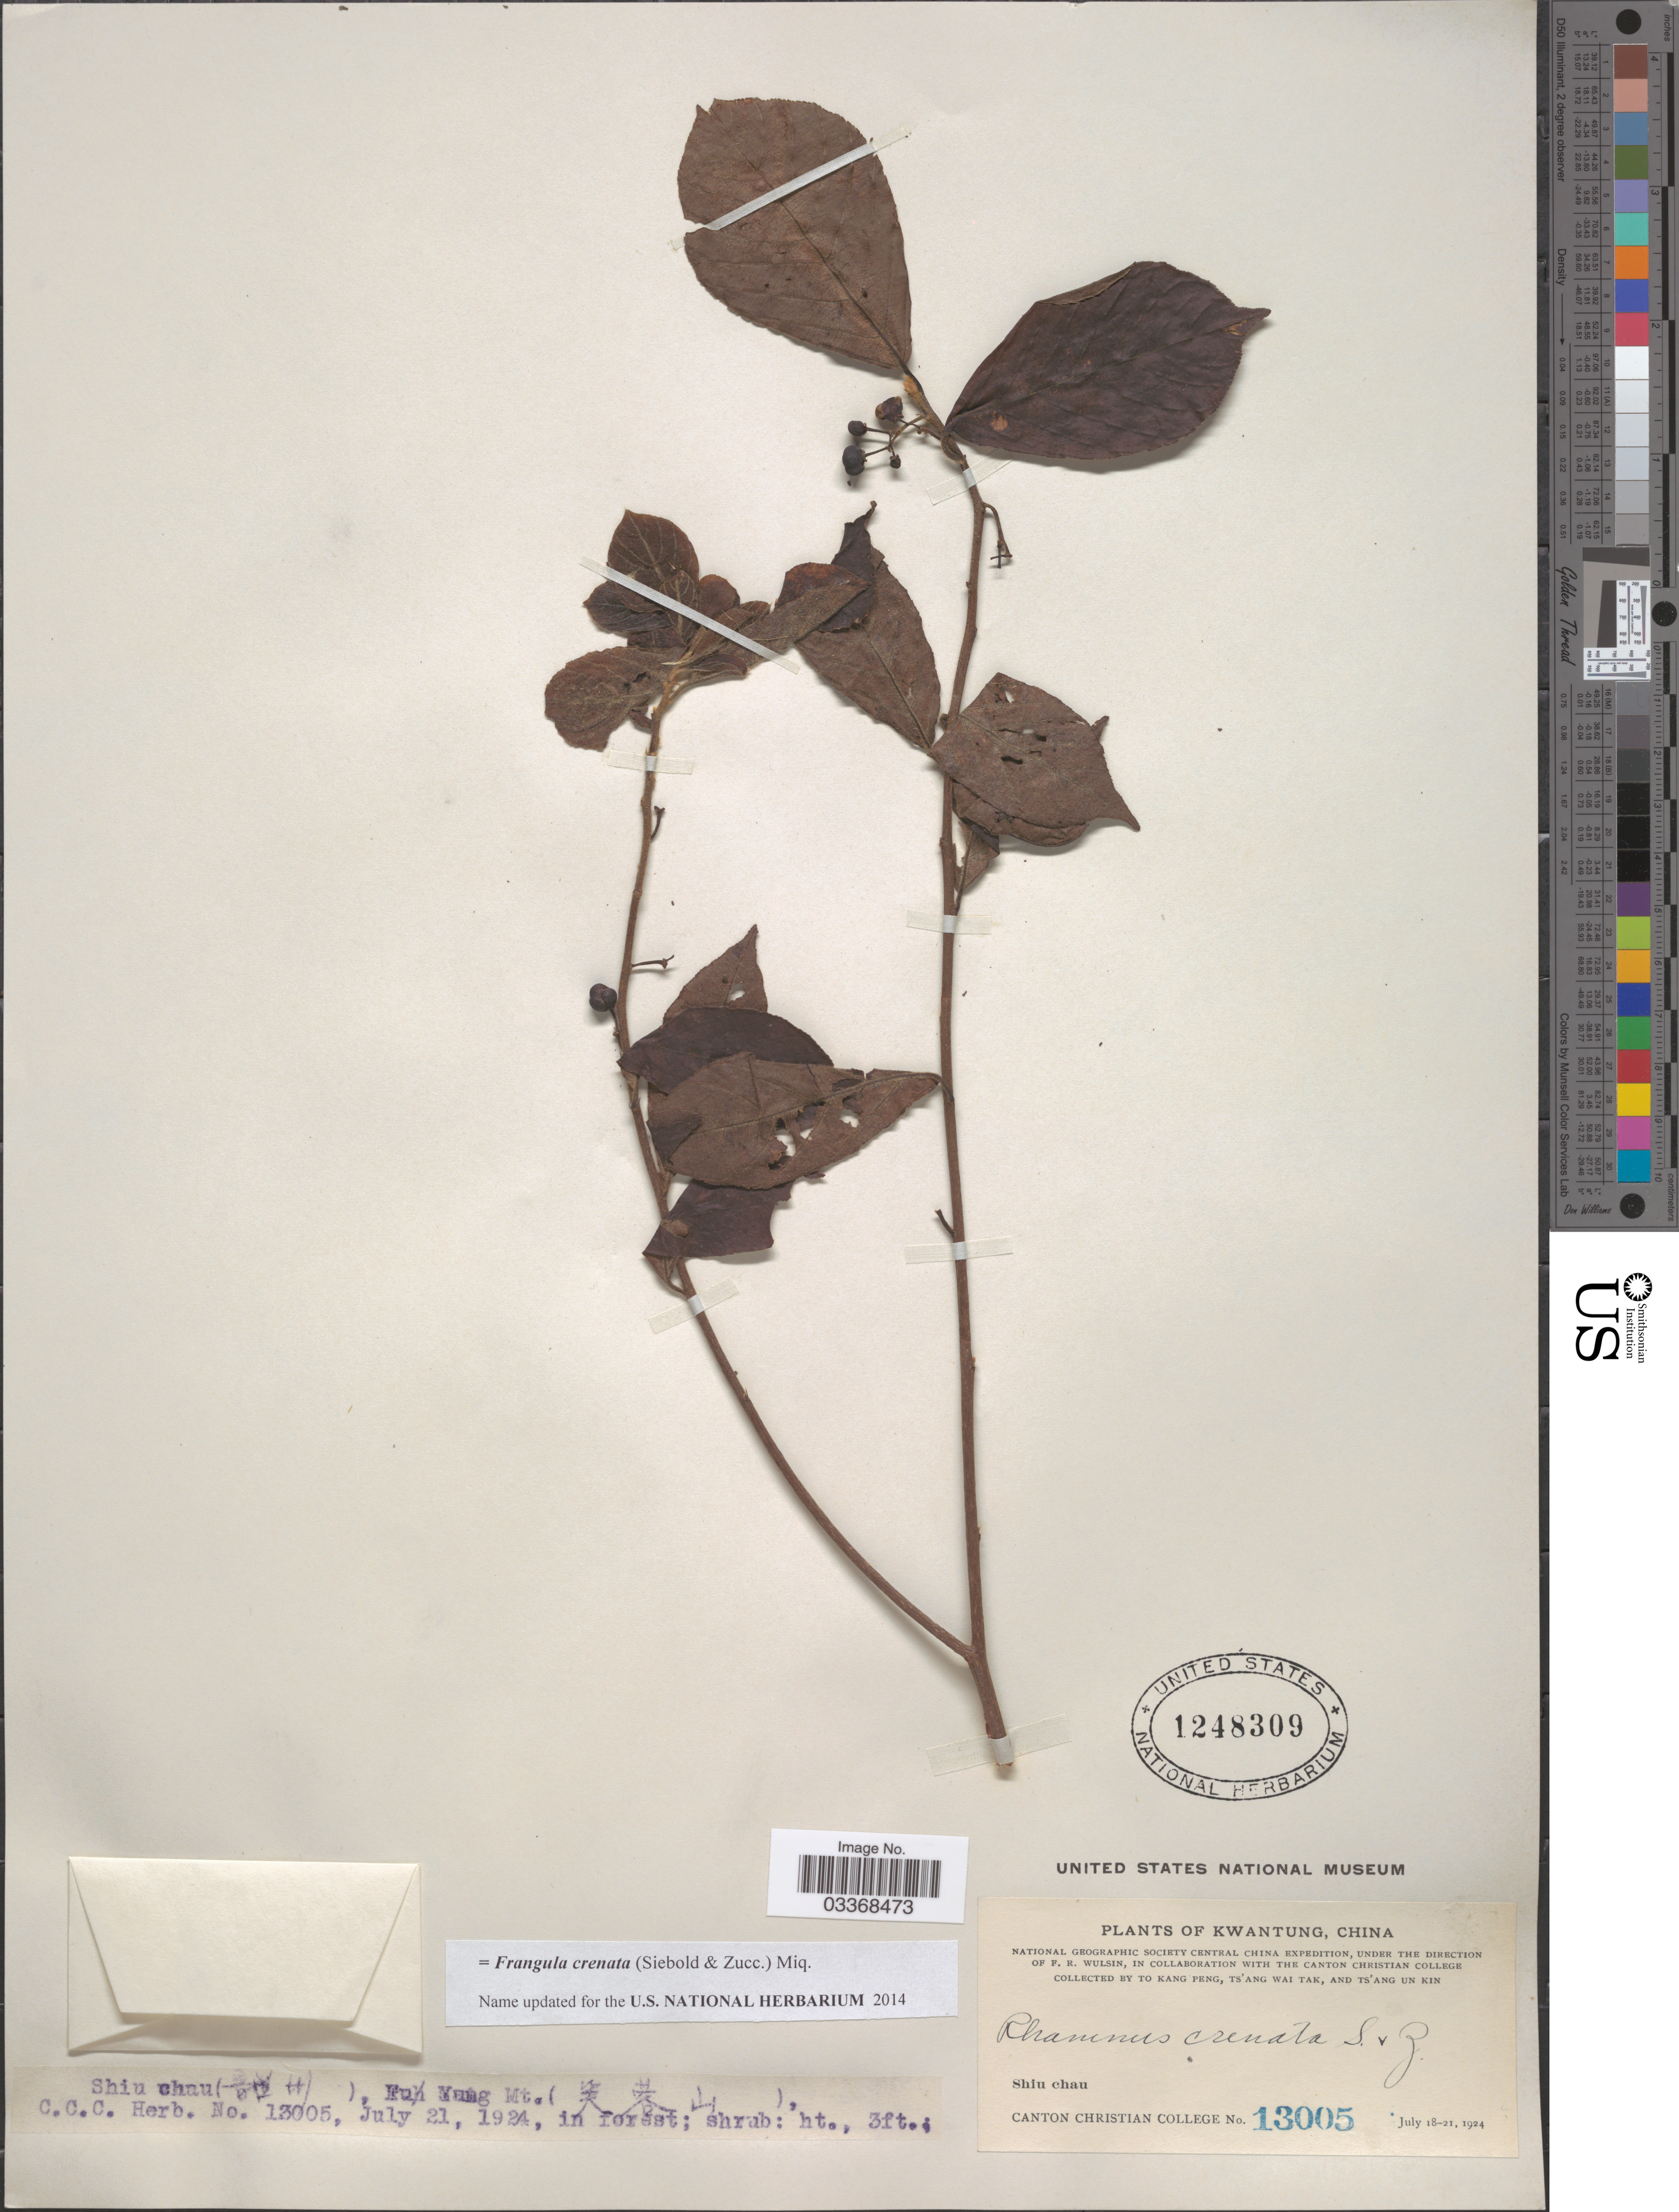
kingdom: Plantae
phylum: Tracheophyta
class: Magnoliopsida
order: Rosales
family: Rhamnaceae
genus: Frangula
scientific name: Frangula crenata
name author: (Siebold & Zucc.) Miq.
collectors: Kang Peng To, W. T. Tsang & Ts' Ang Un Kin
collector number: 13005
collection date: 1924-07-21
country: China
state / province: Guangdong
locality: Kwantung. Shiu chau (X), Fu Yung Mt. (X).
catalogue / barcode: US 1248309